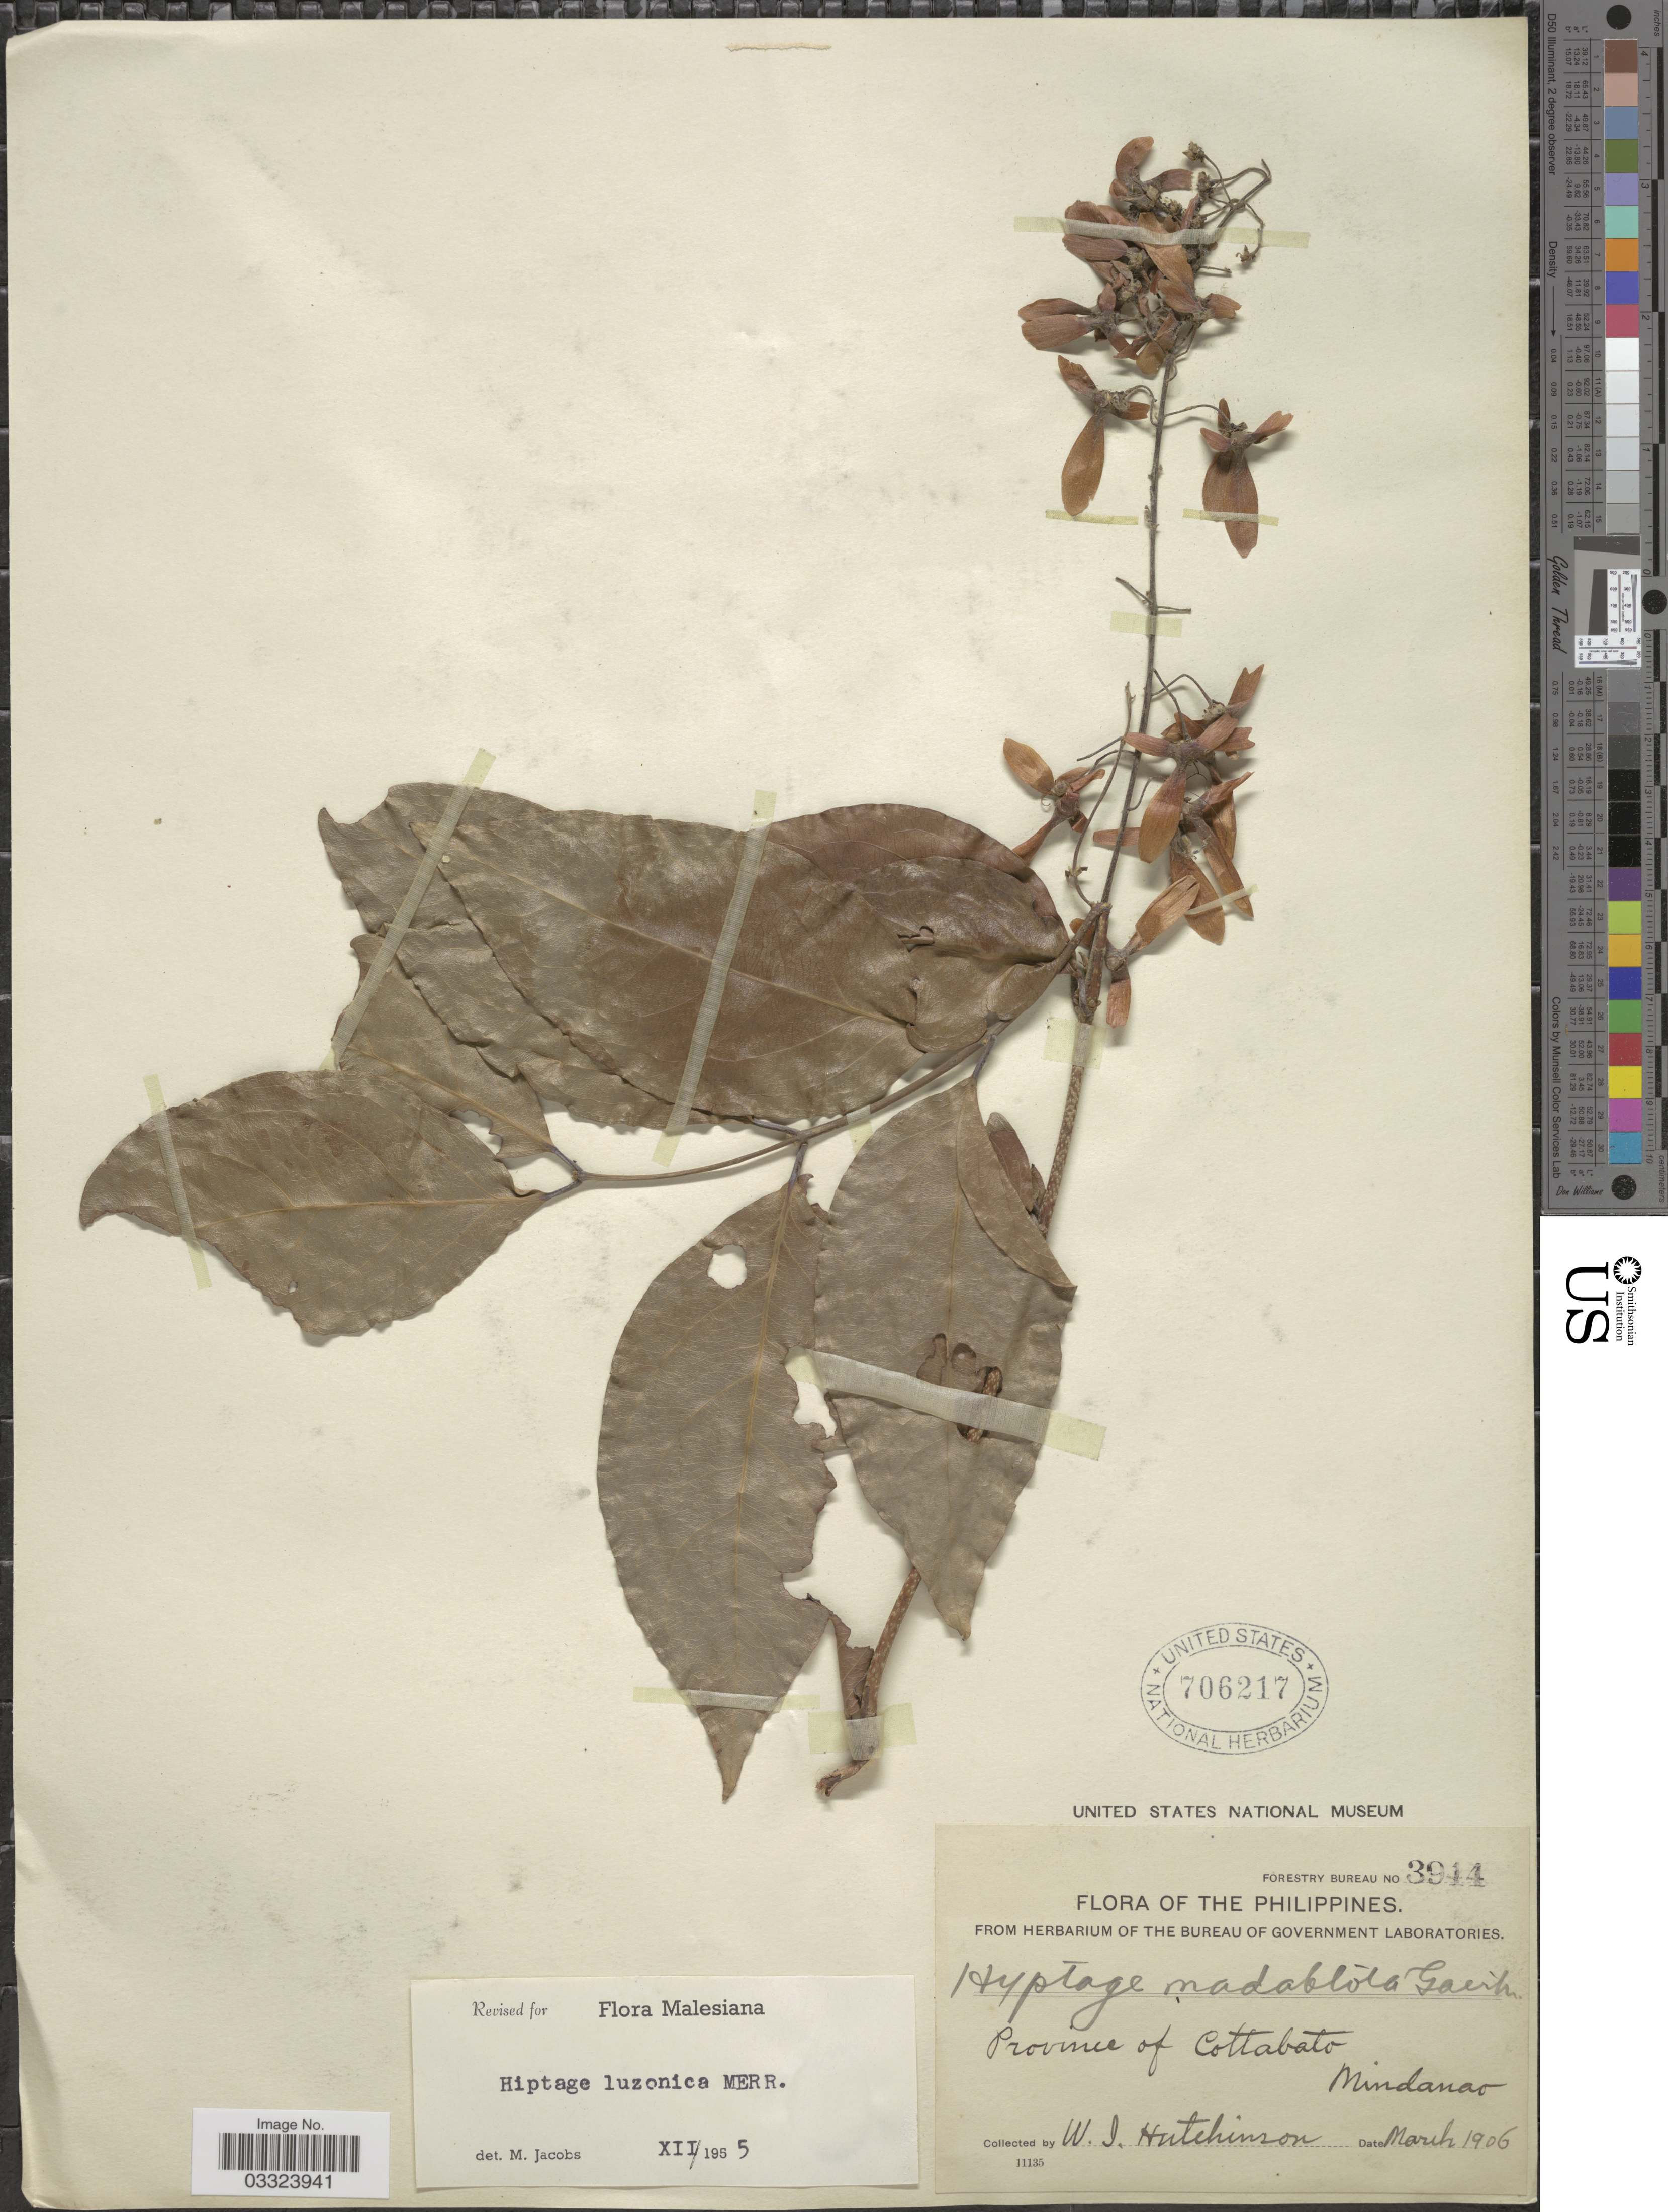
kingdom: Plantae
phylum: Tracheophyta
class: Magnoliopsida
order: Malpighiales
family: Malpighiaceae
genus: Hiptage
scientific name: Hiptage luzonica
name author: Merr.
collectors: W. J. Hutchinson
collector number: Forestry Bureau 3944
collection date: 1906-03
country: Philippines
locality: Province of Cottabato, Mindanao.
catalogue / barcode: US 706217